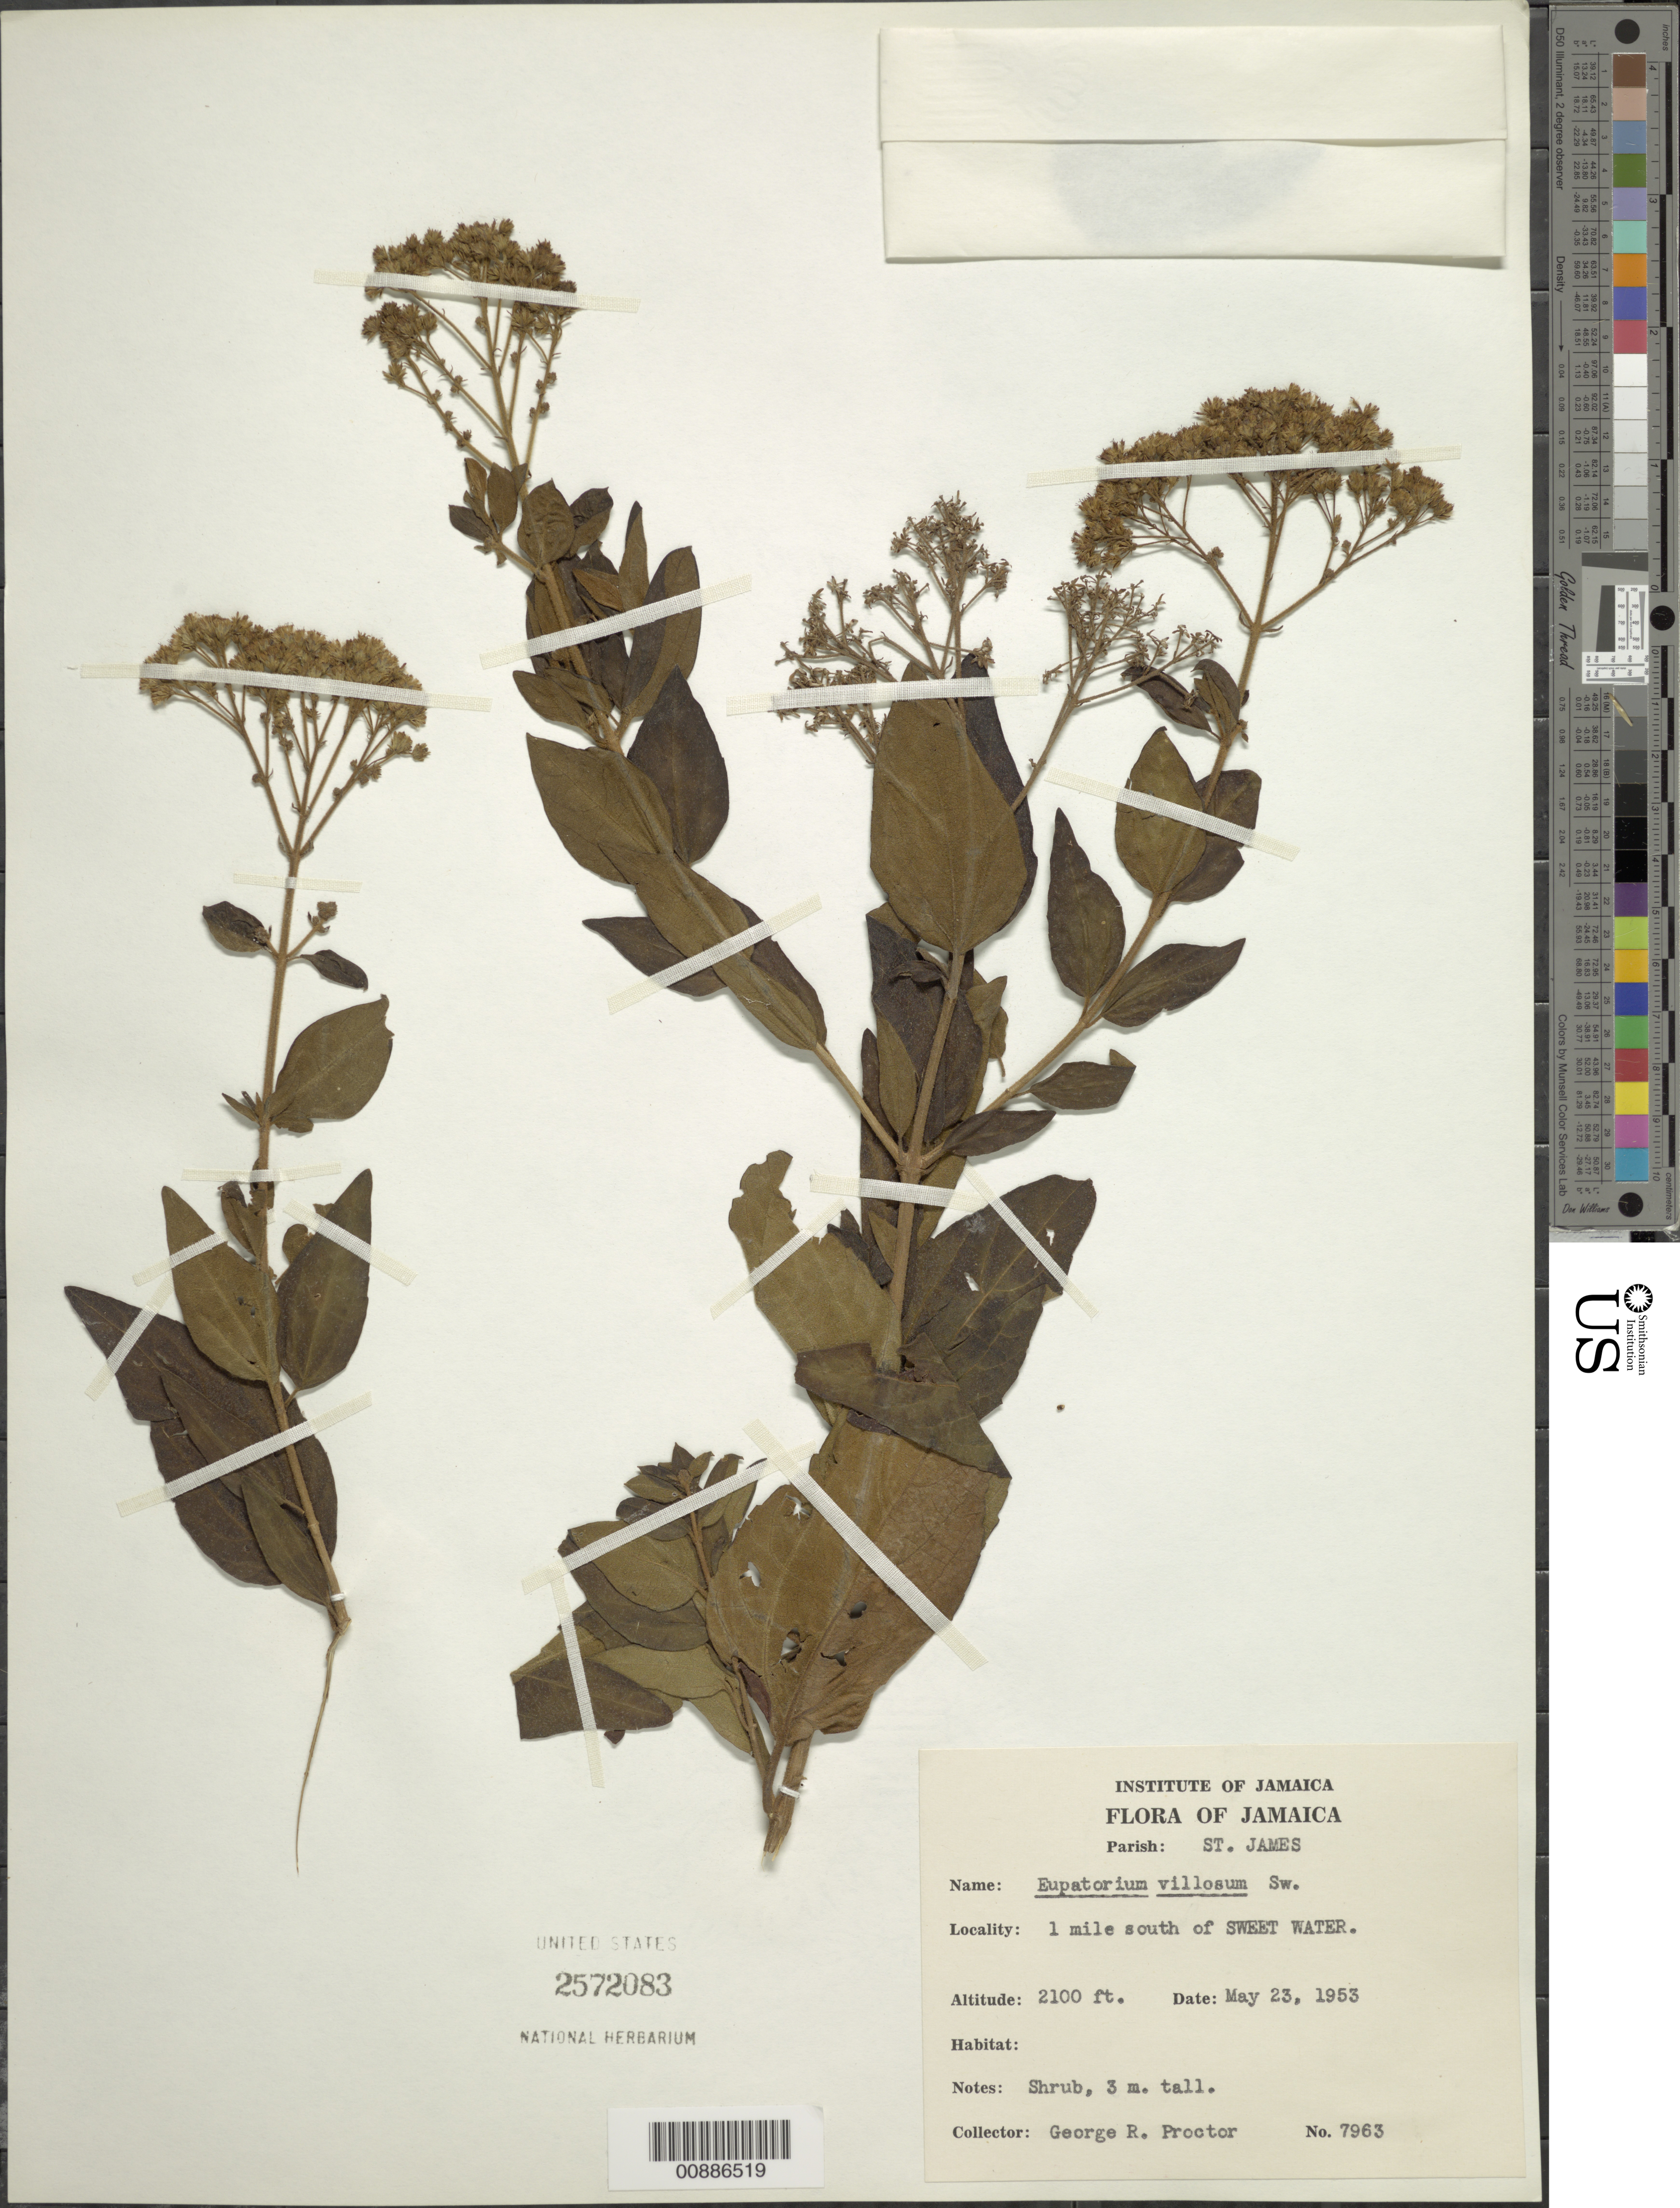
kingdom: Plantae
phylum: Tracheophyta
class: Magnoliopsida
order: Asterales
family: Asteraceae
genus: Koanophyllon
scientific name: Koanophyllon villosum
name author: (Sw.) R.M. King & H. Rob.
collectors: G. R. Proctor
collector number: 7963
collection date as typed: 23 May 1953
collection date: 1953-05-23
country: Jamaica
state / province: Saint James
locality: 1 miles south of Sweet Water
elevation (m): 640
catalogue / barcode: US 2572083